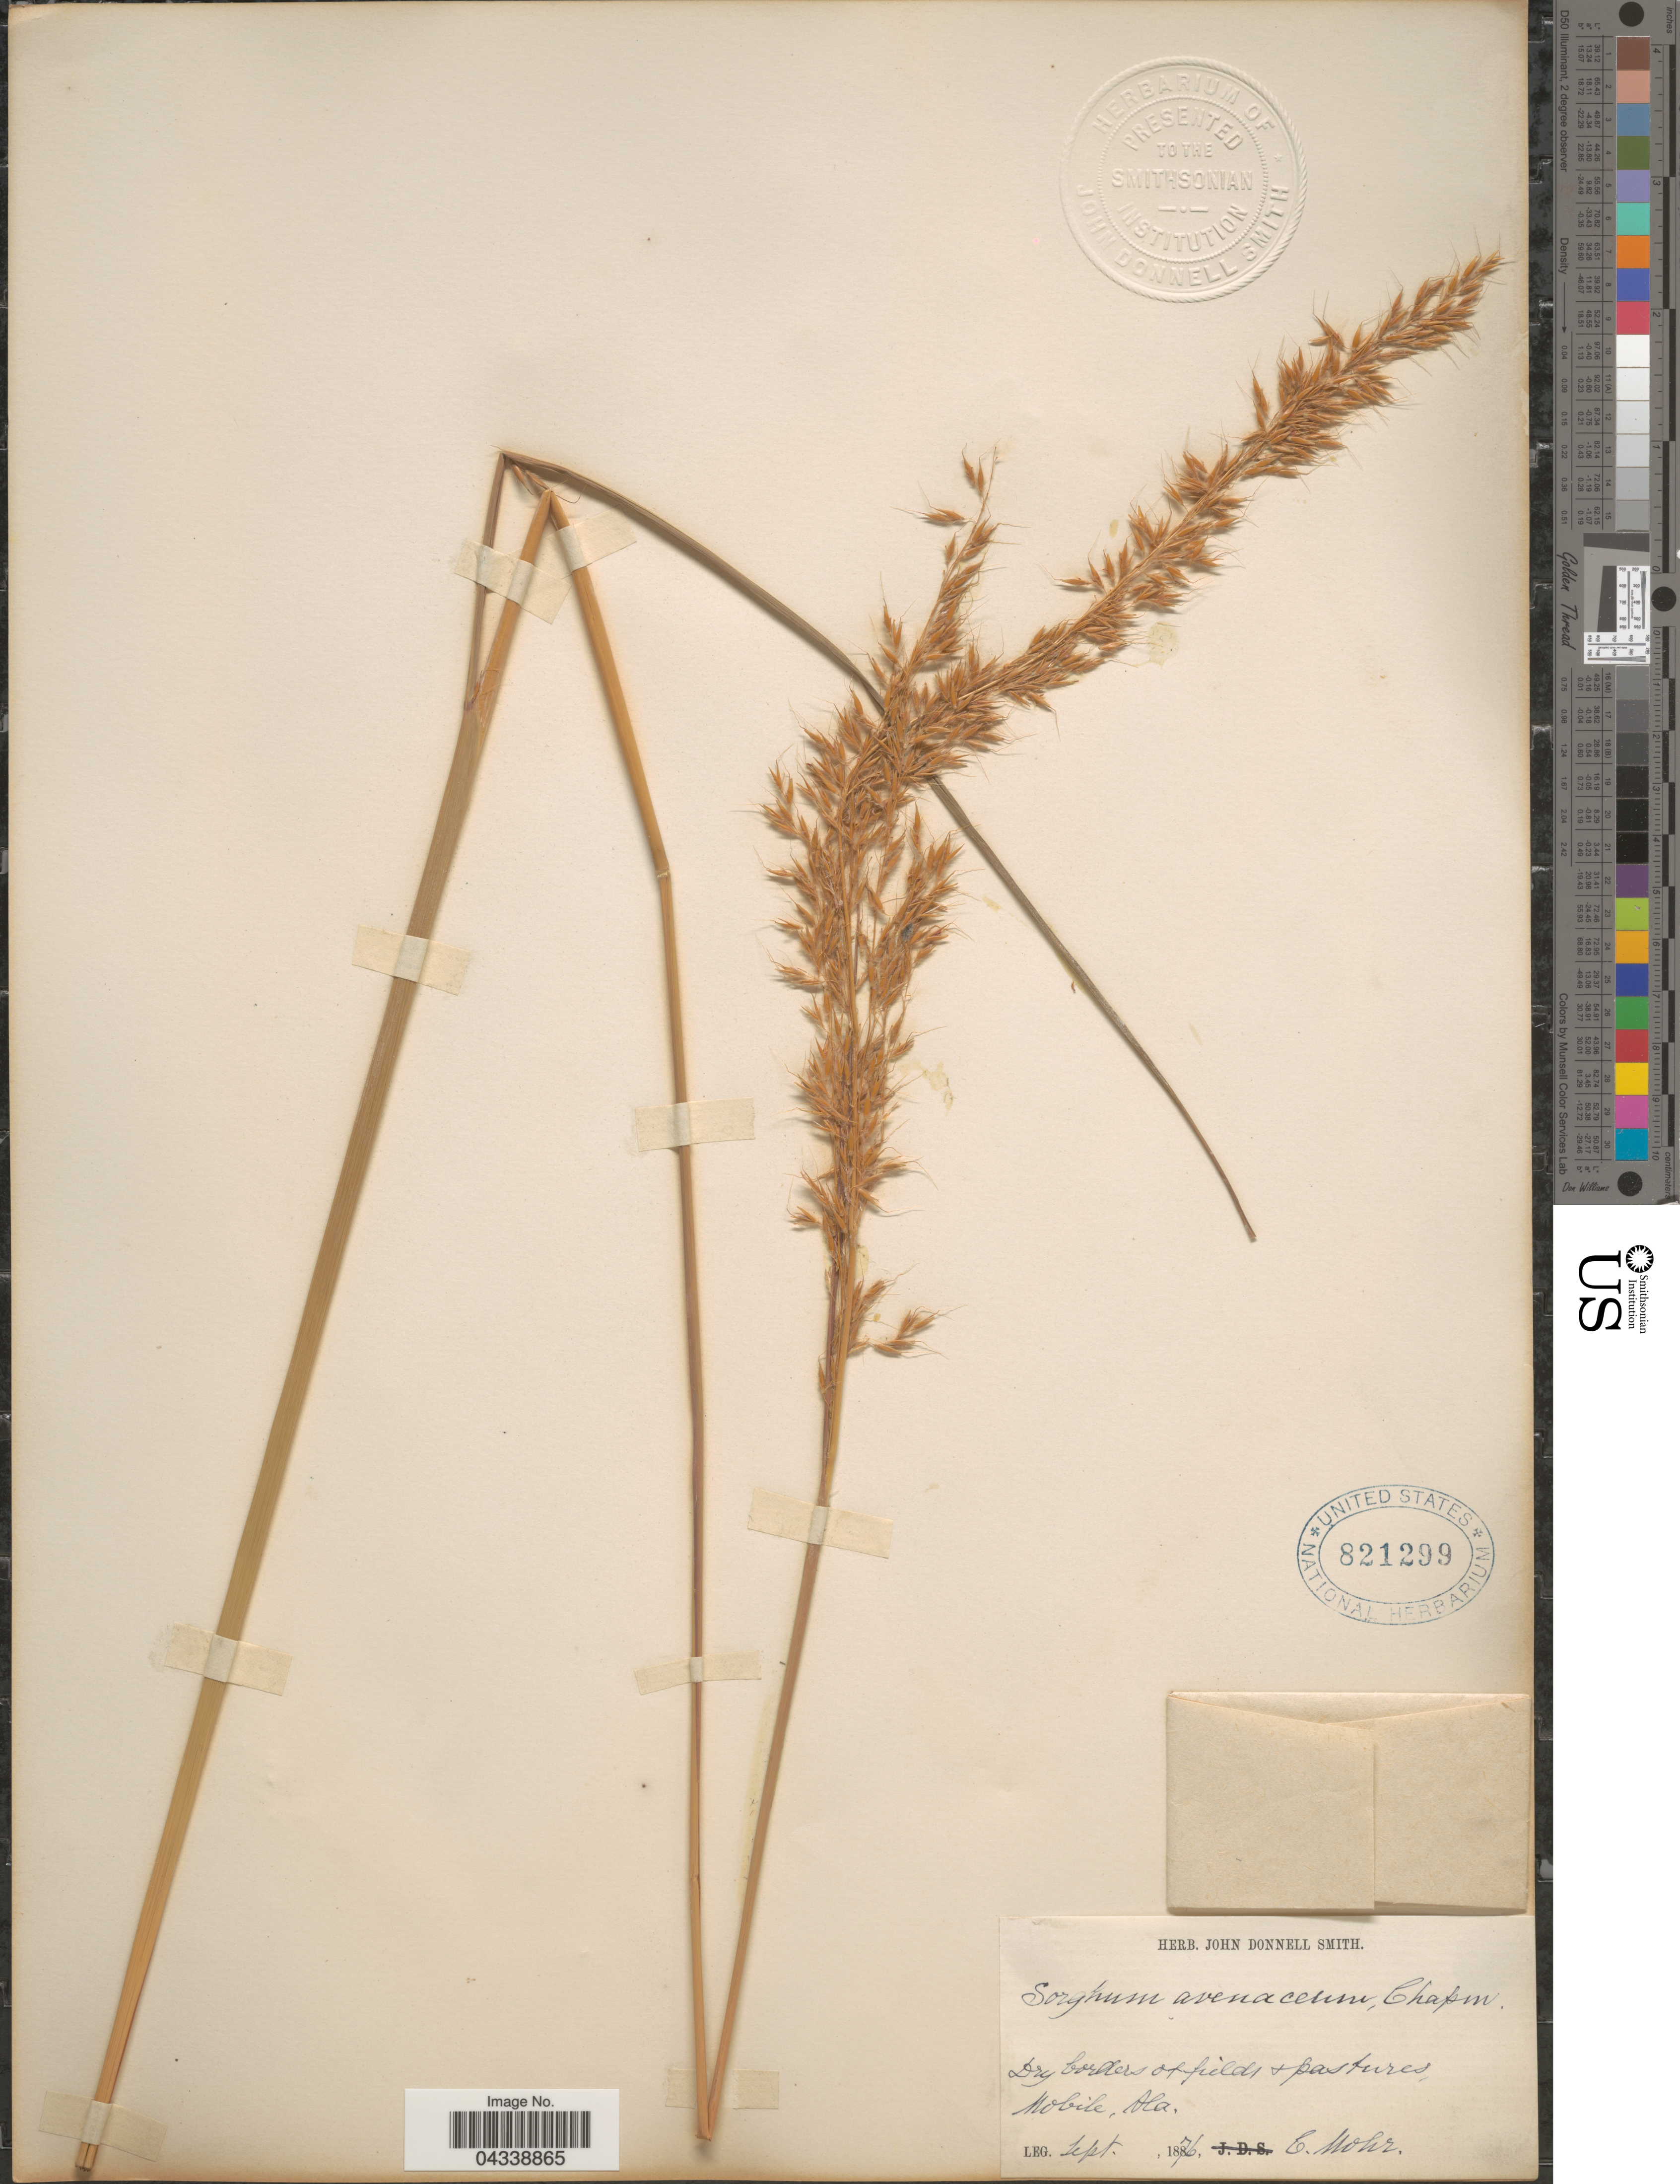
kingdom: Plantae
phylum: Tracheophyta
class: Liliopsida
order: Poales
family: Poaceae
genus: Sorghastrum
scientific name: Sorghastrum nutans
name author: (L.) Nash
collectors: C. T. Mohr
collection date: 1876-09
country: United States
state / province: Alabama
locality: Mobile.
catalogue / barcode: US 821299